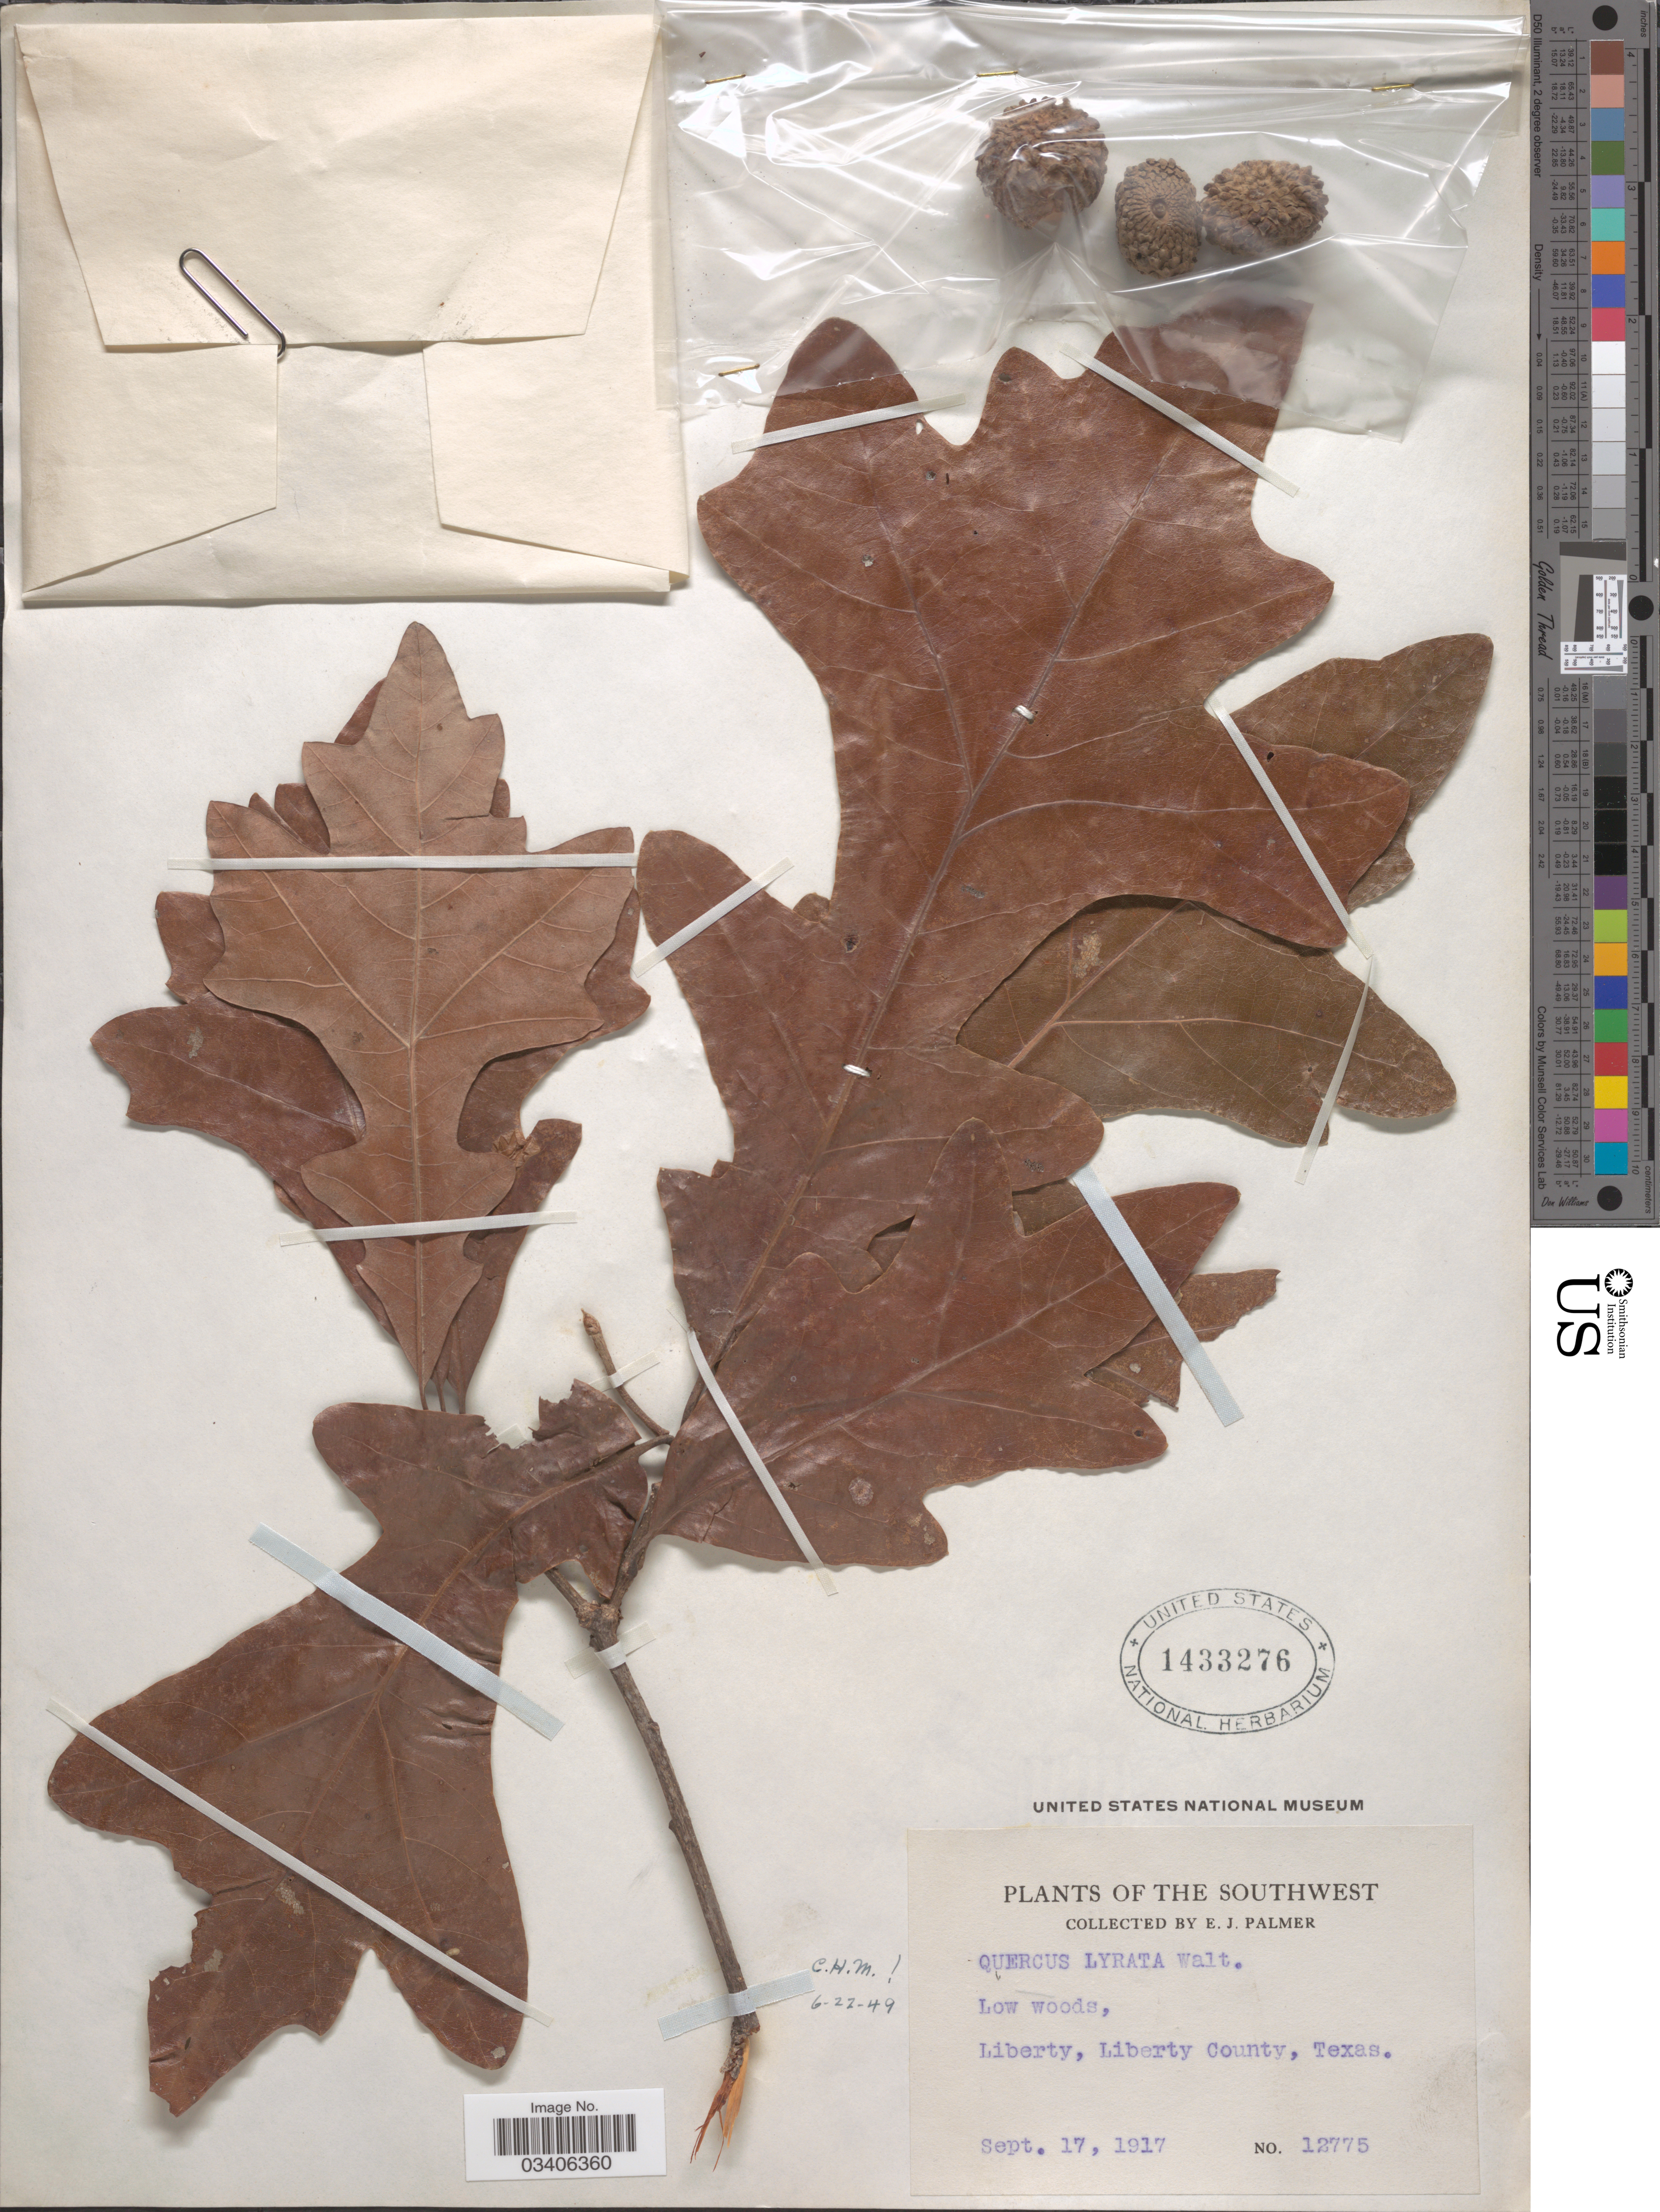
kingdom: Plantae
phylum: Tracheophyta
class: Magnoliopsida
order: Fagales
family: Fagaceae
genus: Quercus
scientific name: Quercus lyrata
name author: Walter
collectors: E. J. Palmer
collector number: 12775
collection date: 1917-09-17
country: United States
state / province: Texas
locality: The Southwest. Liberty, Liberty County.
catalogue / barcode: US 1433276